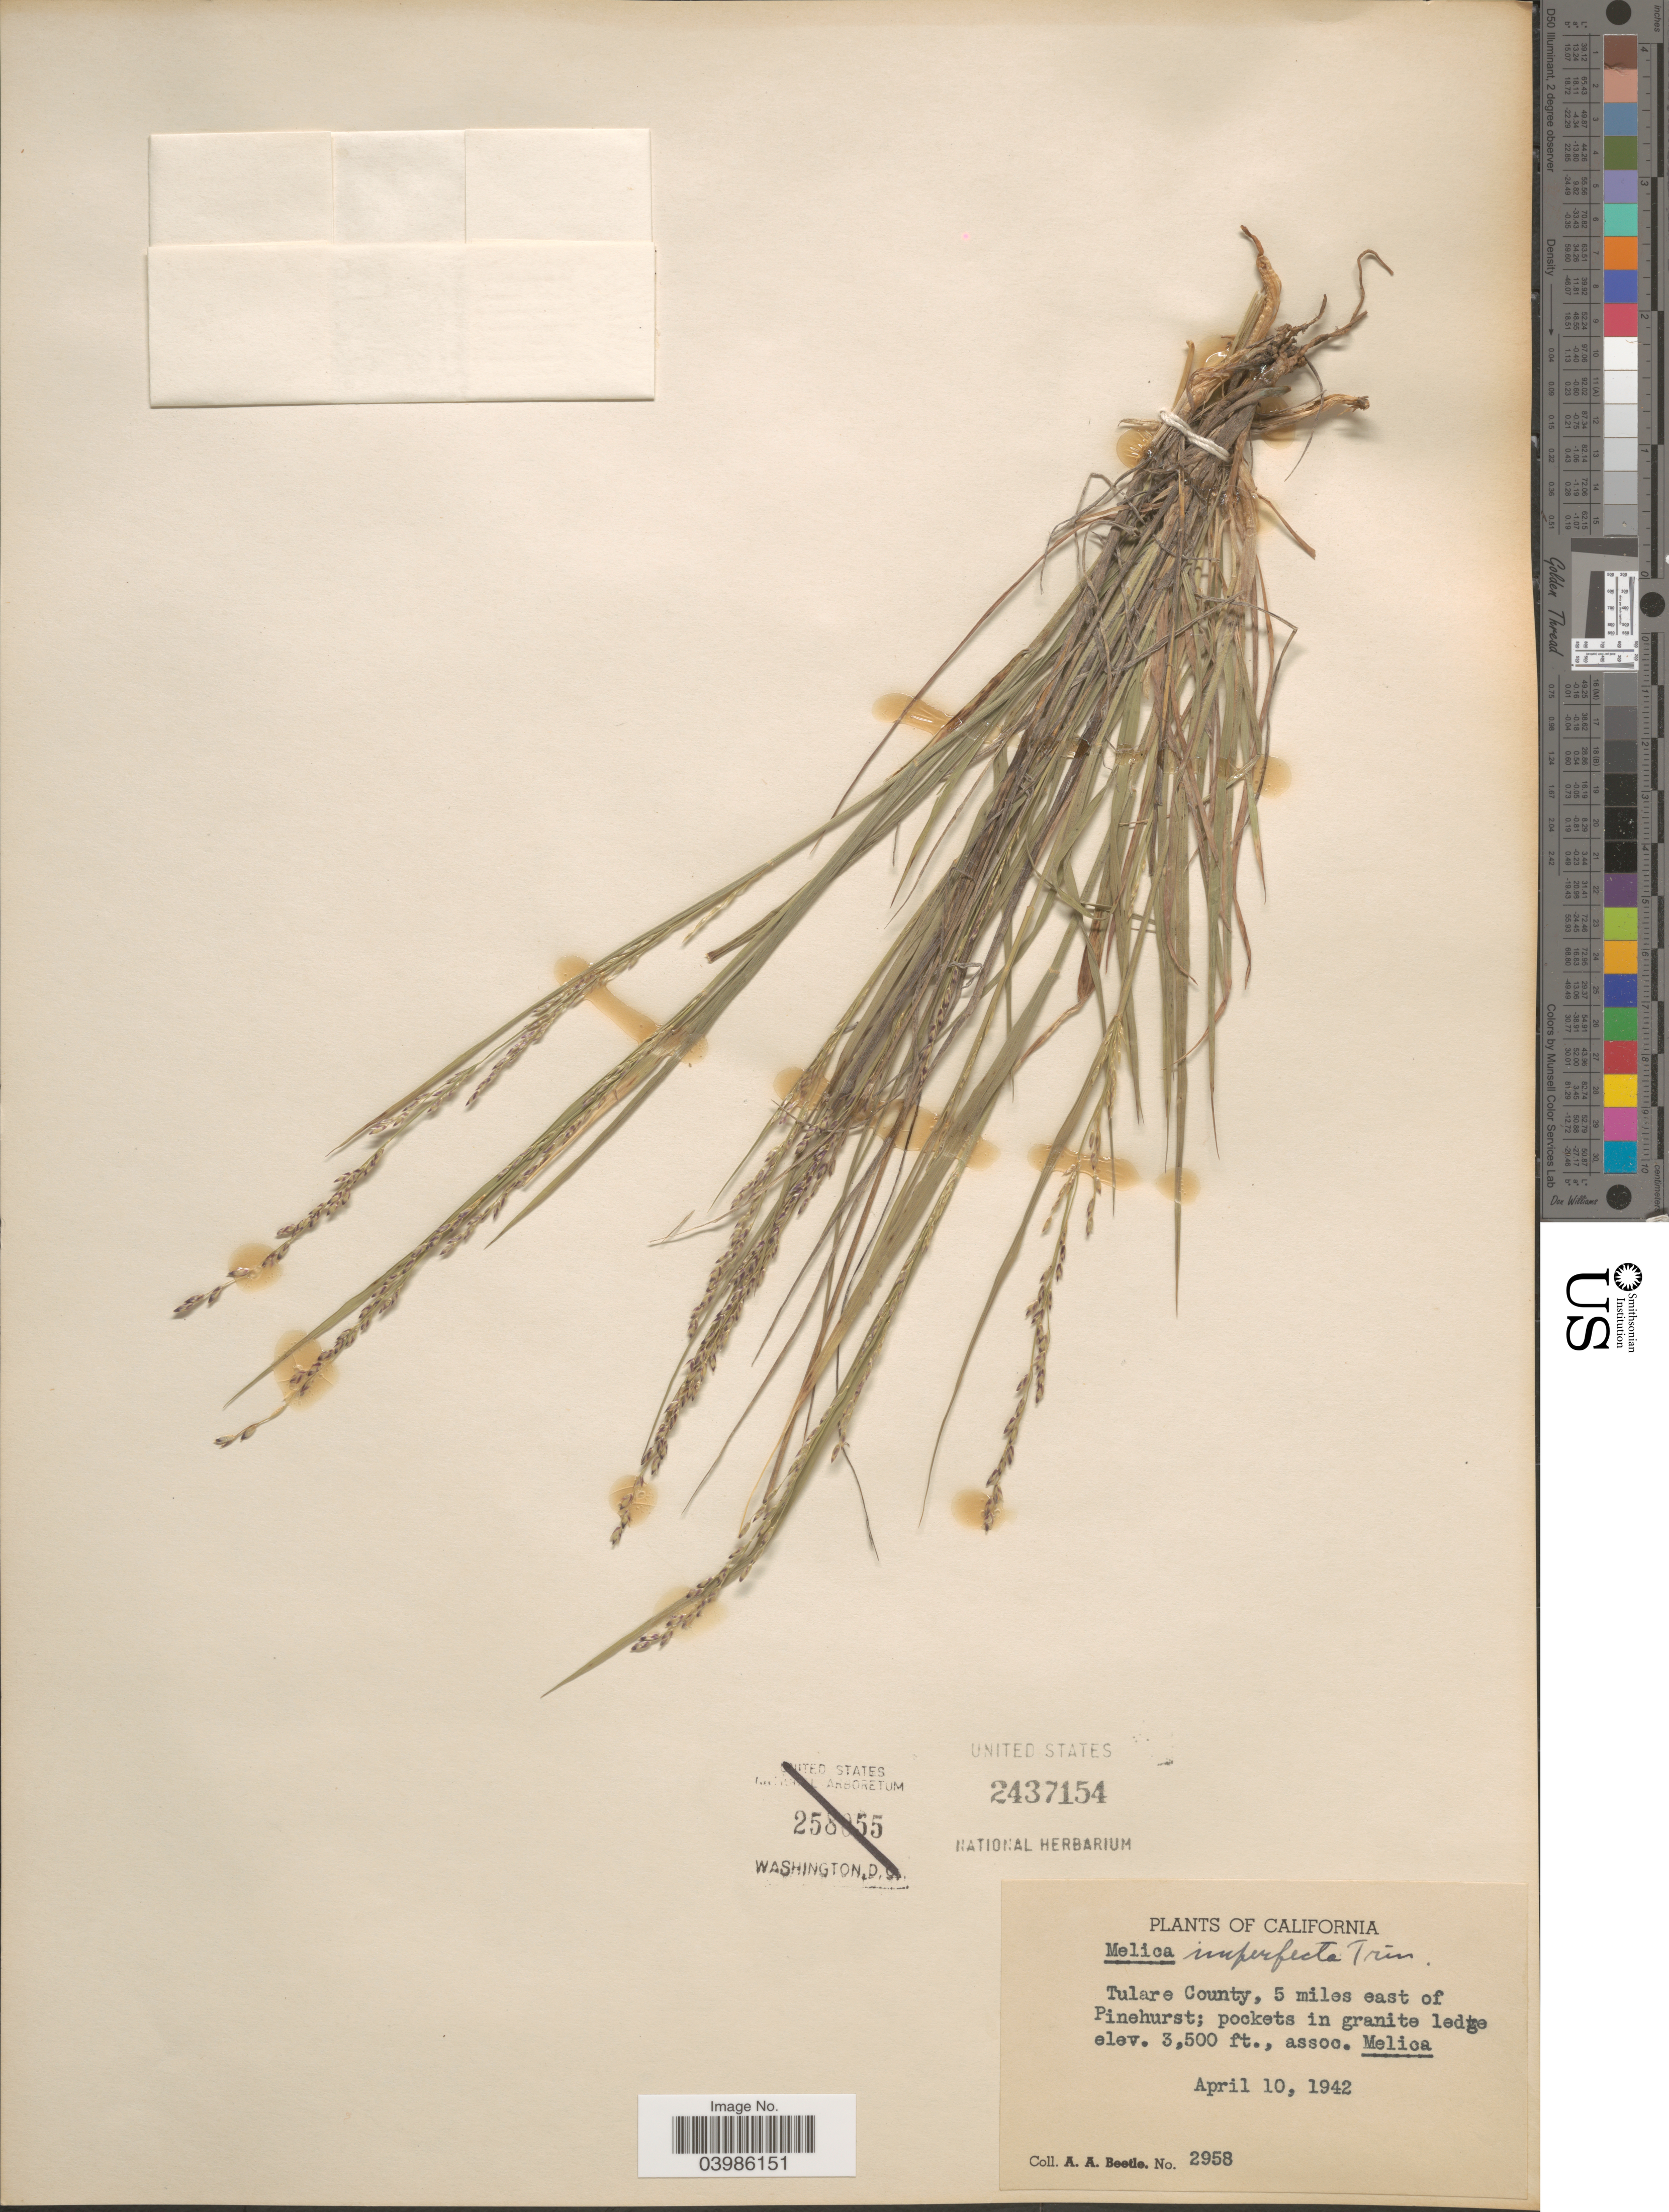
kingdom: Plantae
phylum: Tracheophyta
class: Liliopsida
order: Poales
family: Poaceae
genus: Melica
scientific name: Melica imperfecta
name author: Trin.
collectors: A. A. Beetle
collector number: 2958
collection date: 1942-04-10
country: United States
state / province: California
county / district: Tulare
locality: Tulare County, 5 miles east of Pinehurst.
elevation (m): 1067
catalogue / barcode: US 2437154